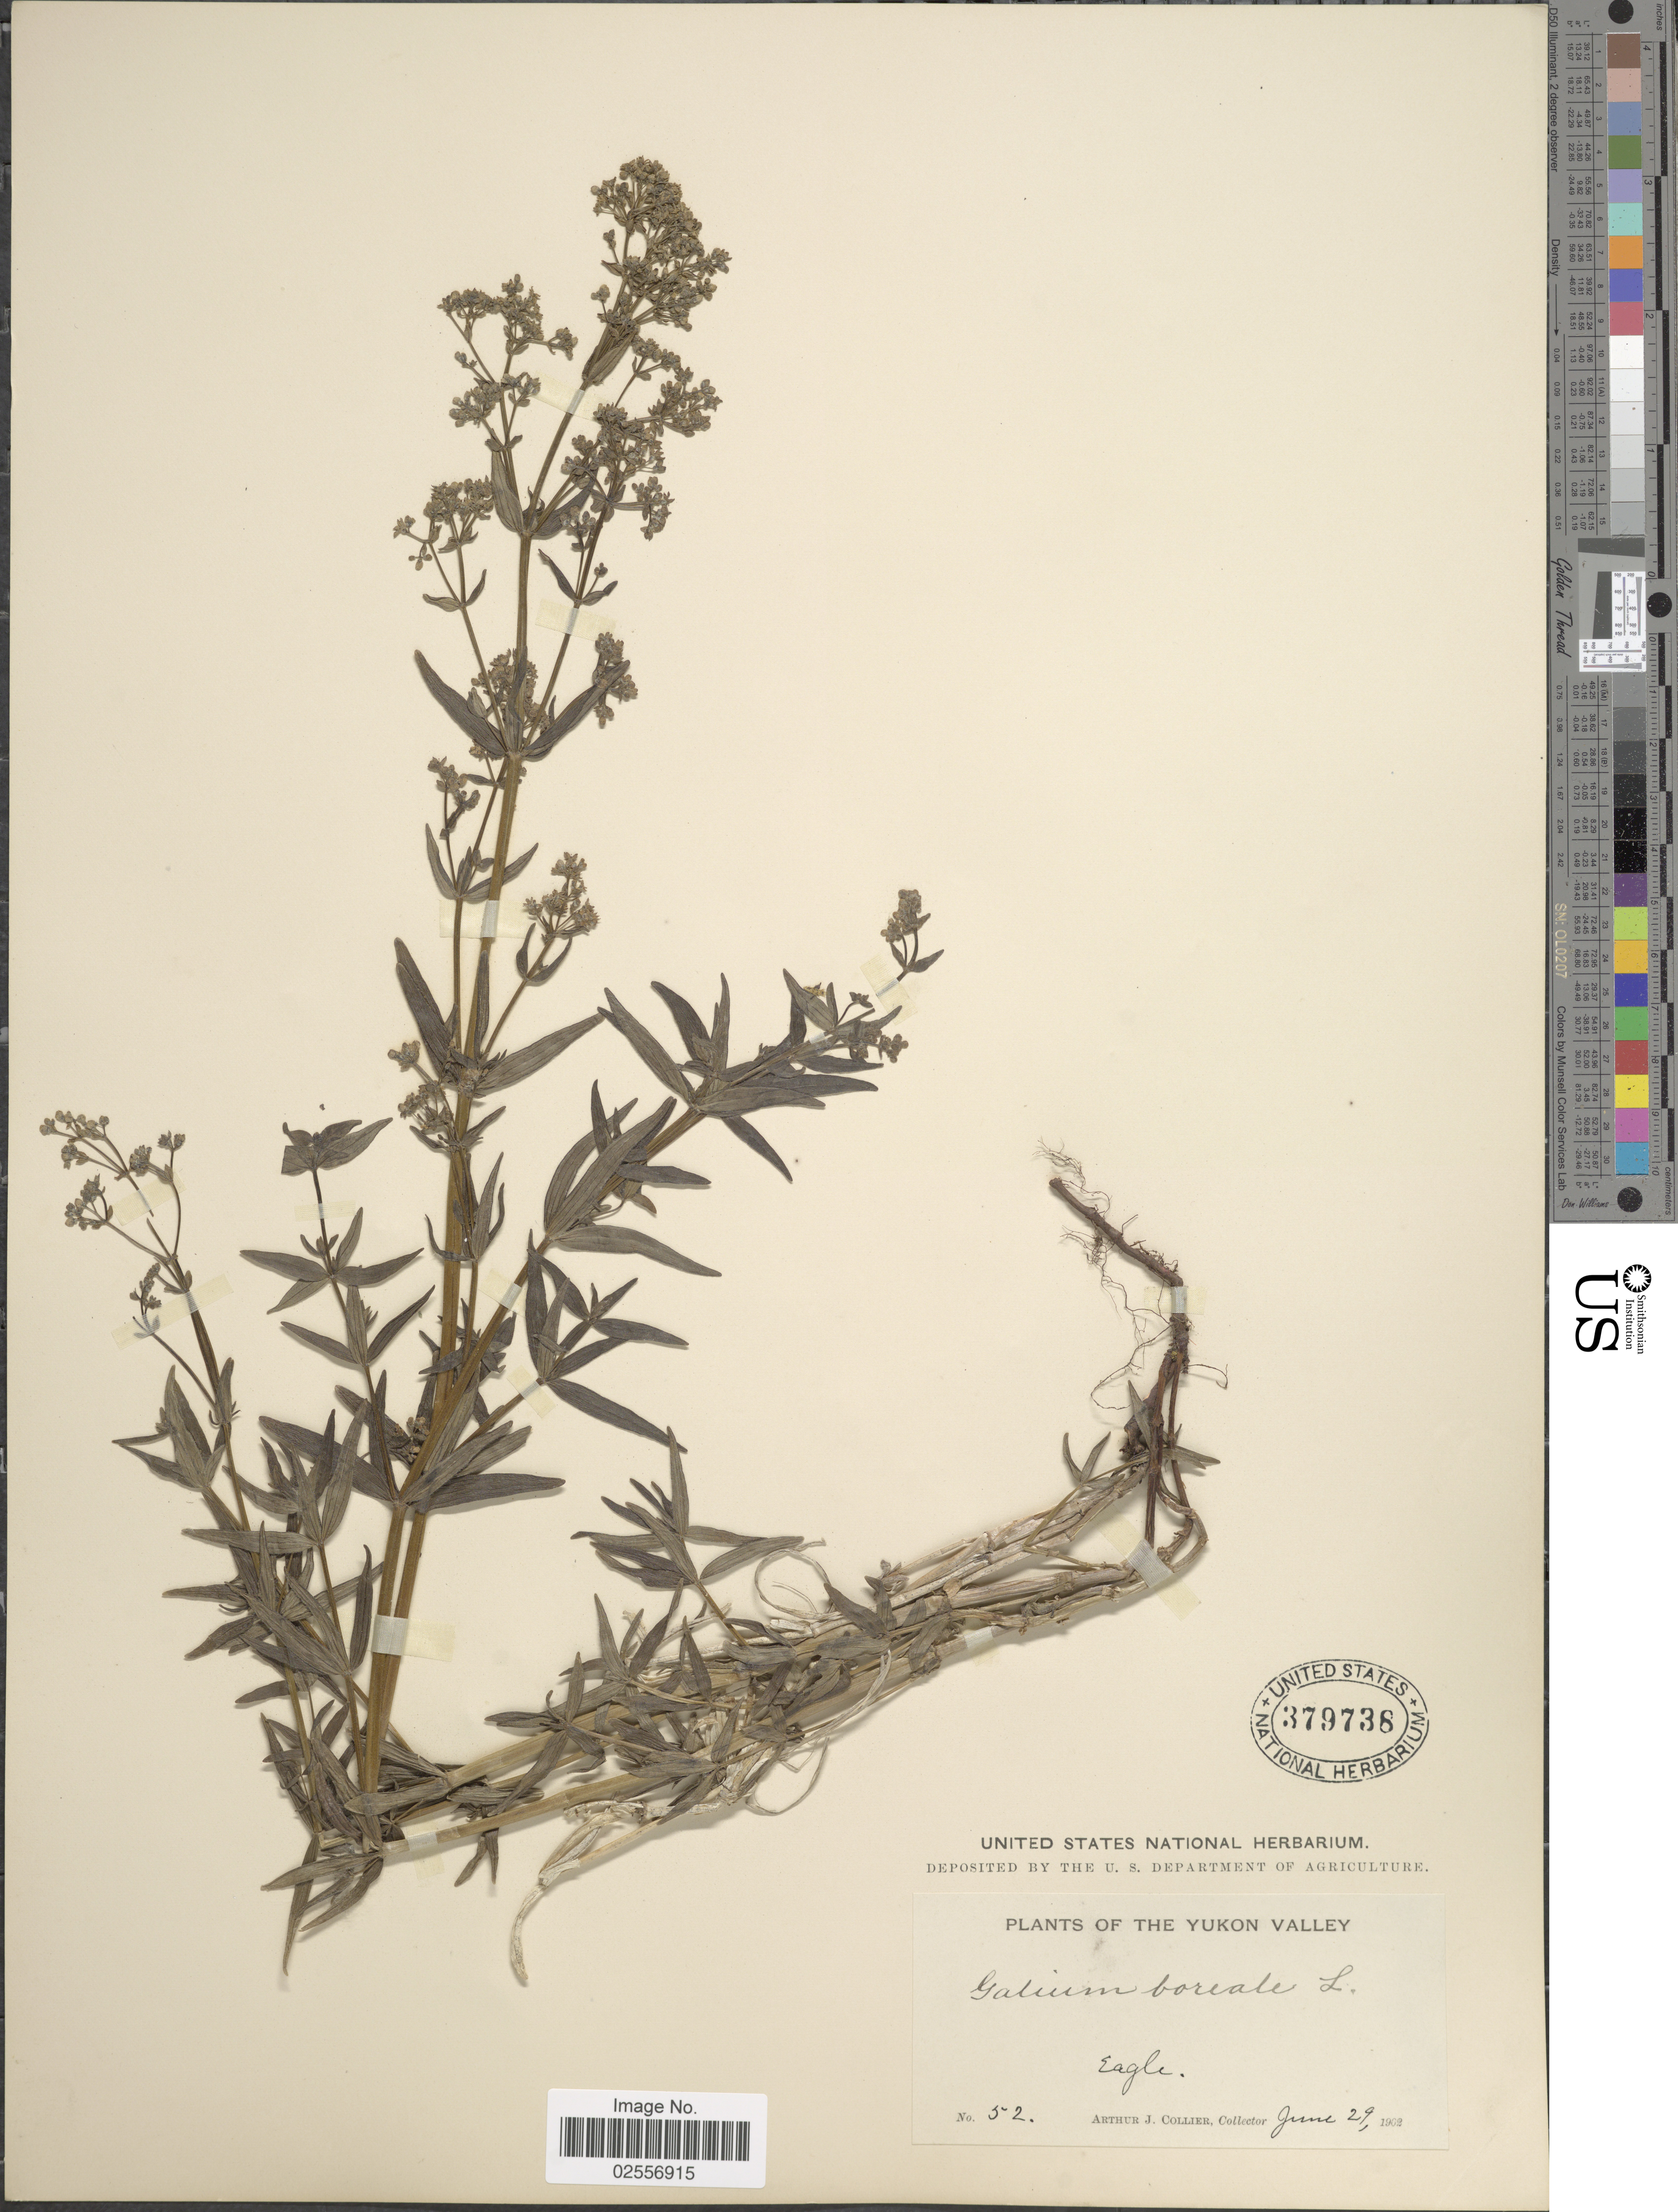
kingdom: Plantae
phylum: Tracheophyta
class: Magnoliopsida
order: Gentianales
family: Rubiaceae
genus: Galium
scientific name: Galium boreale L.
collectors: A. Collier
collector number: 52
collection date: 1902-06-29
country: United States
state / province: Alaska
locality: Yukon Valley, Eagle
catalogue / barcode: US 379738